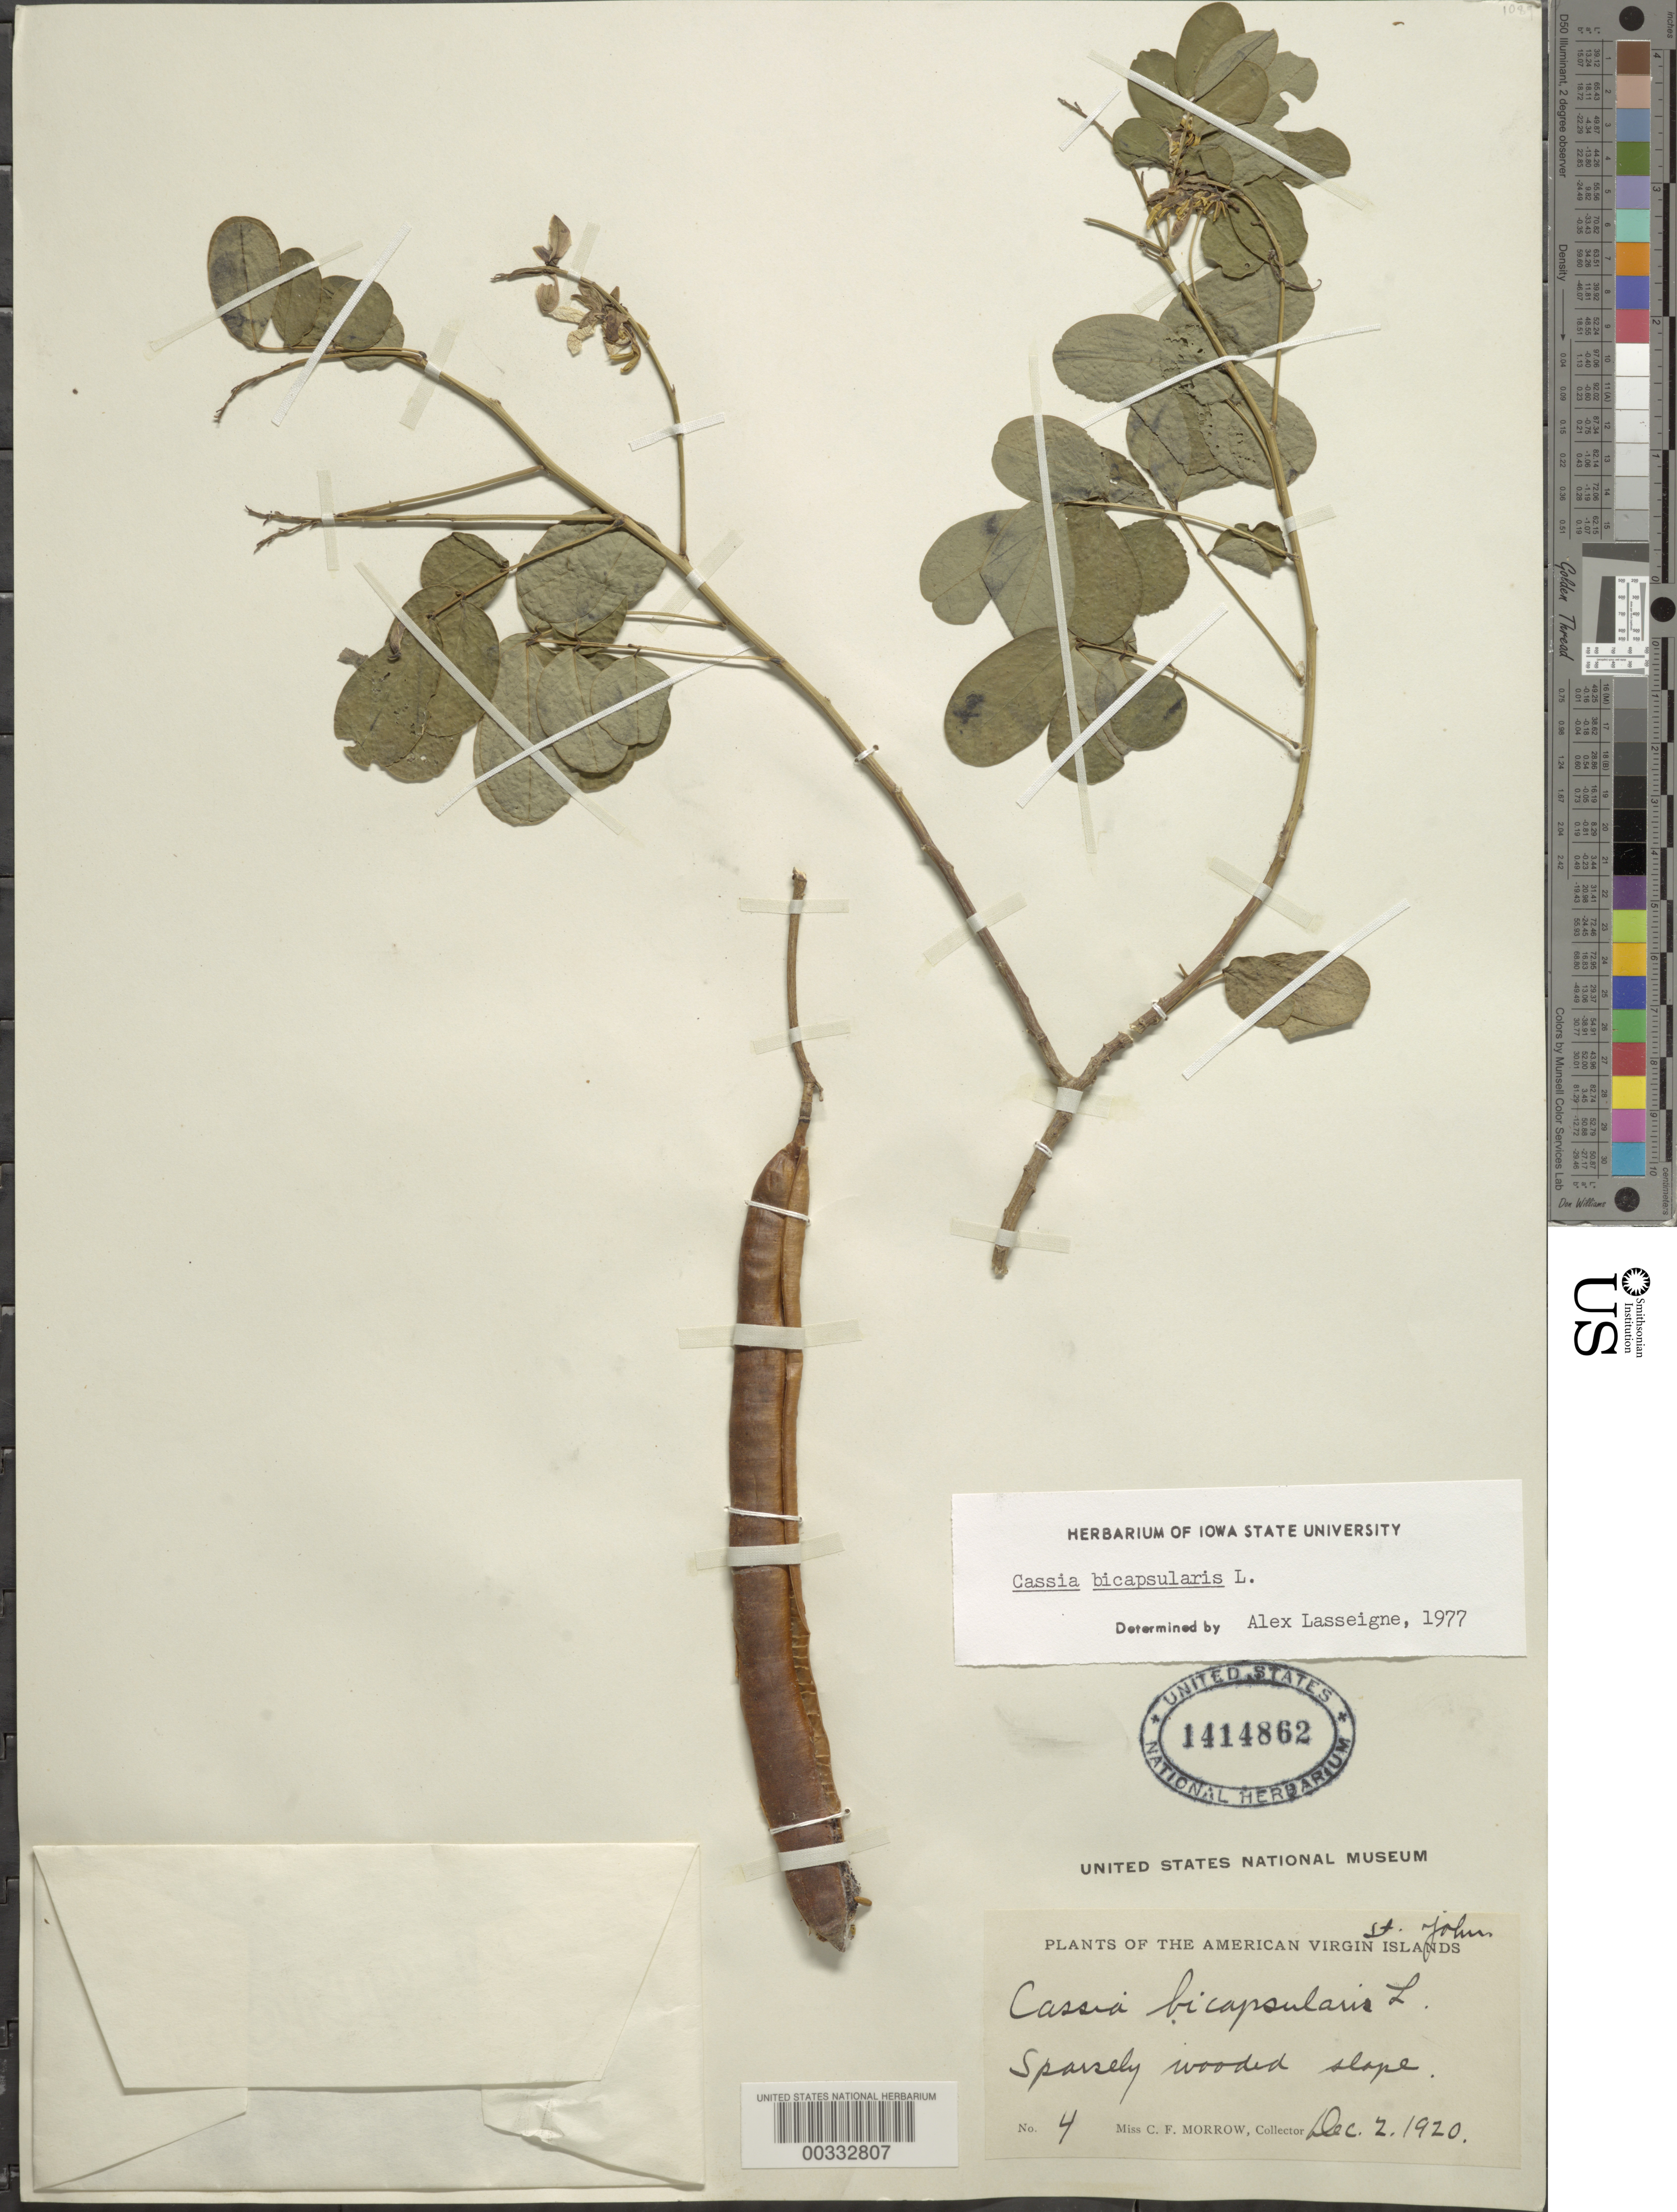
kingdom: Plantae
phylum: Tracheophyta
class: Magnoliopsida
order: Fabales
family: Fabaceae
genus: Senna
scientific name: Senna bicapsularis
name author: (L.) Roxb.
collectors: C. Morrow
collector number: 4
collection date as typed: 02 Dec 1920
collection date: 1920-12-02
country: U.S. Virgin Islands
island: St. John Island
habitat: Sparsely wooded slope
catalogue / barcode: US 1414862